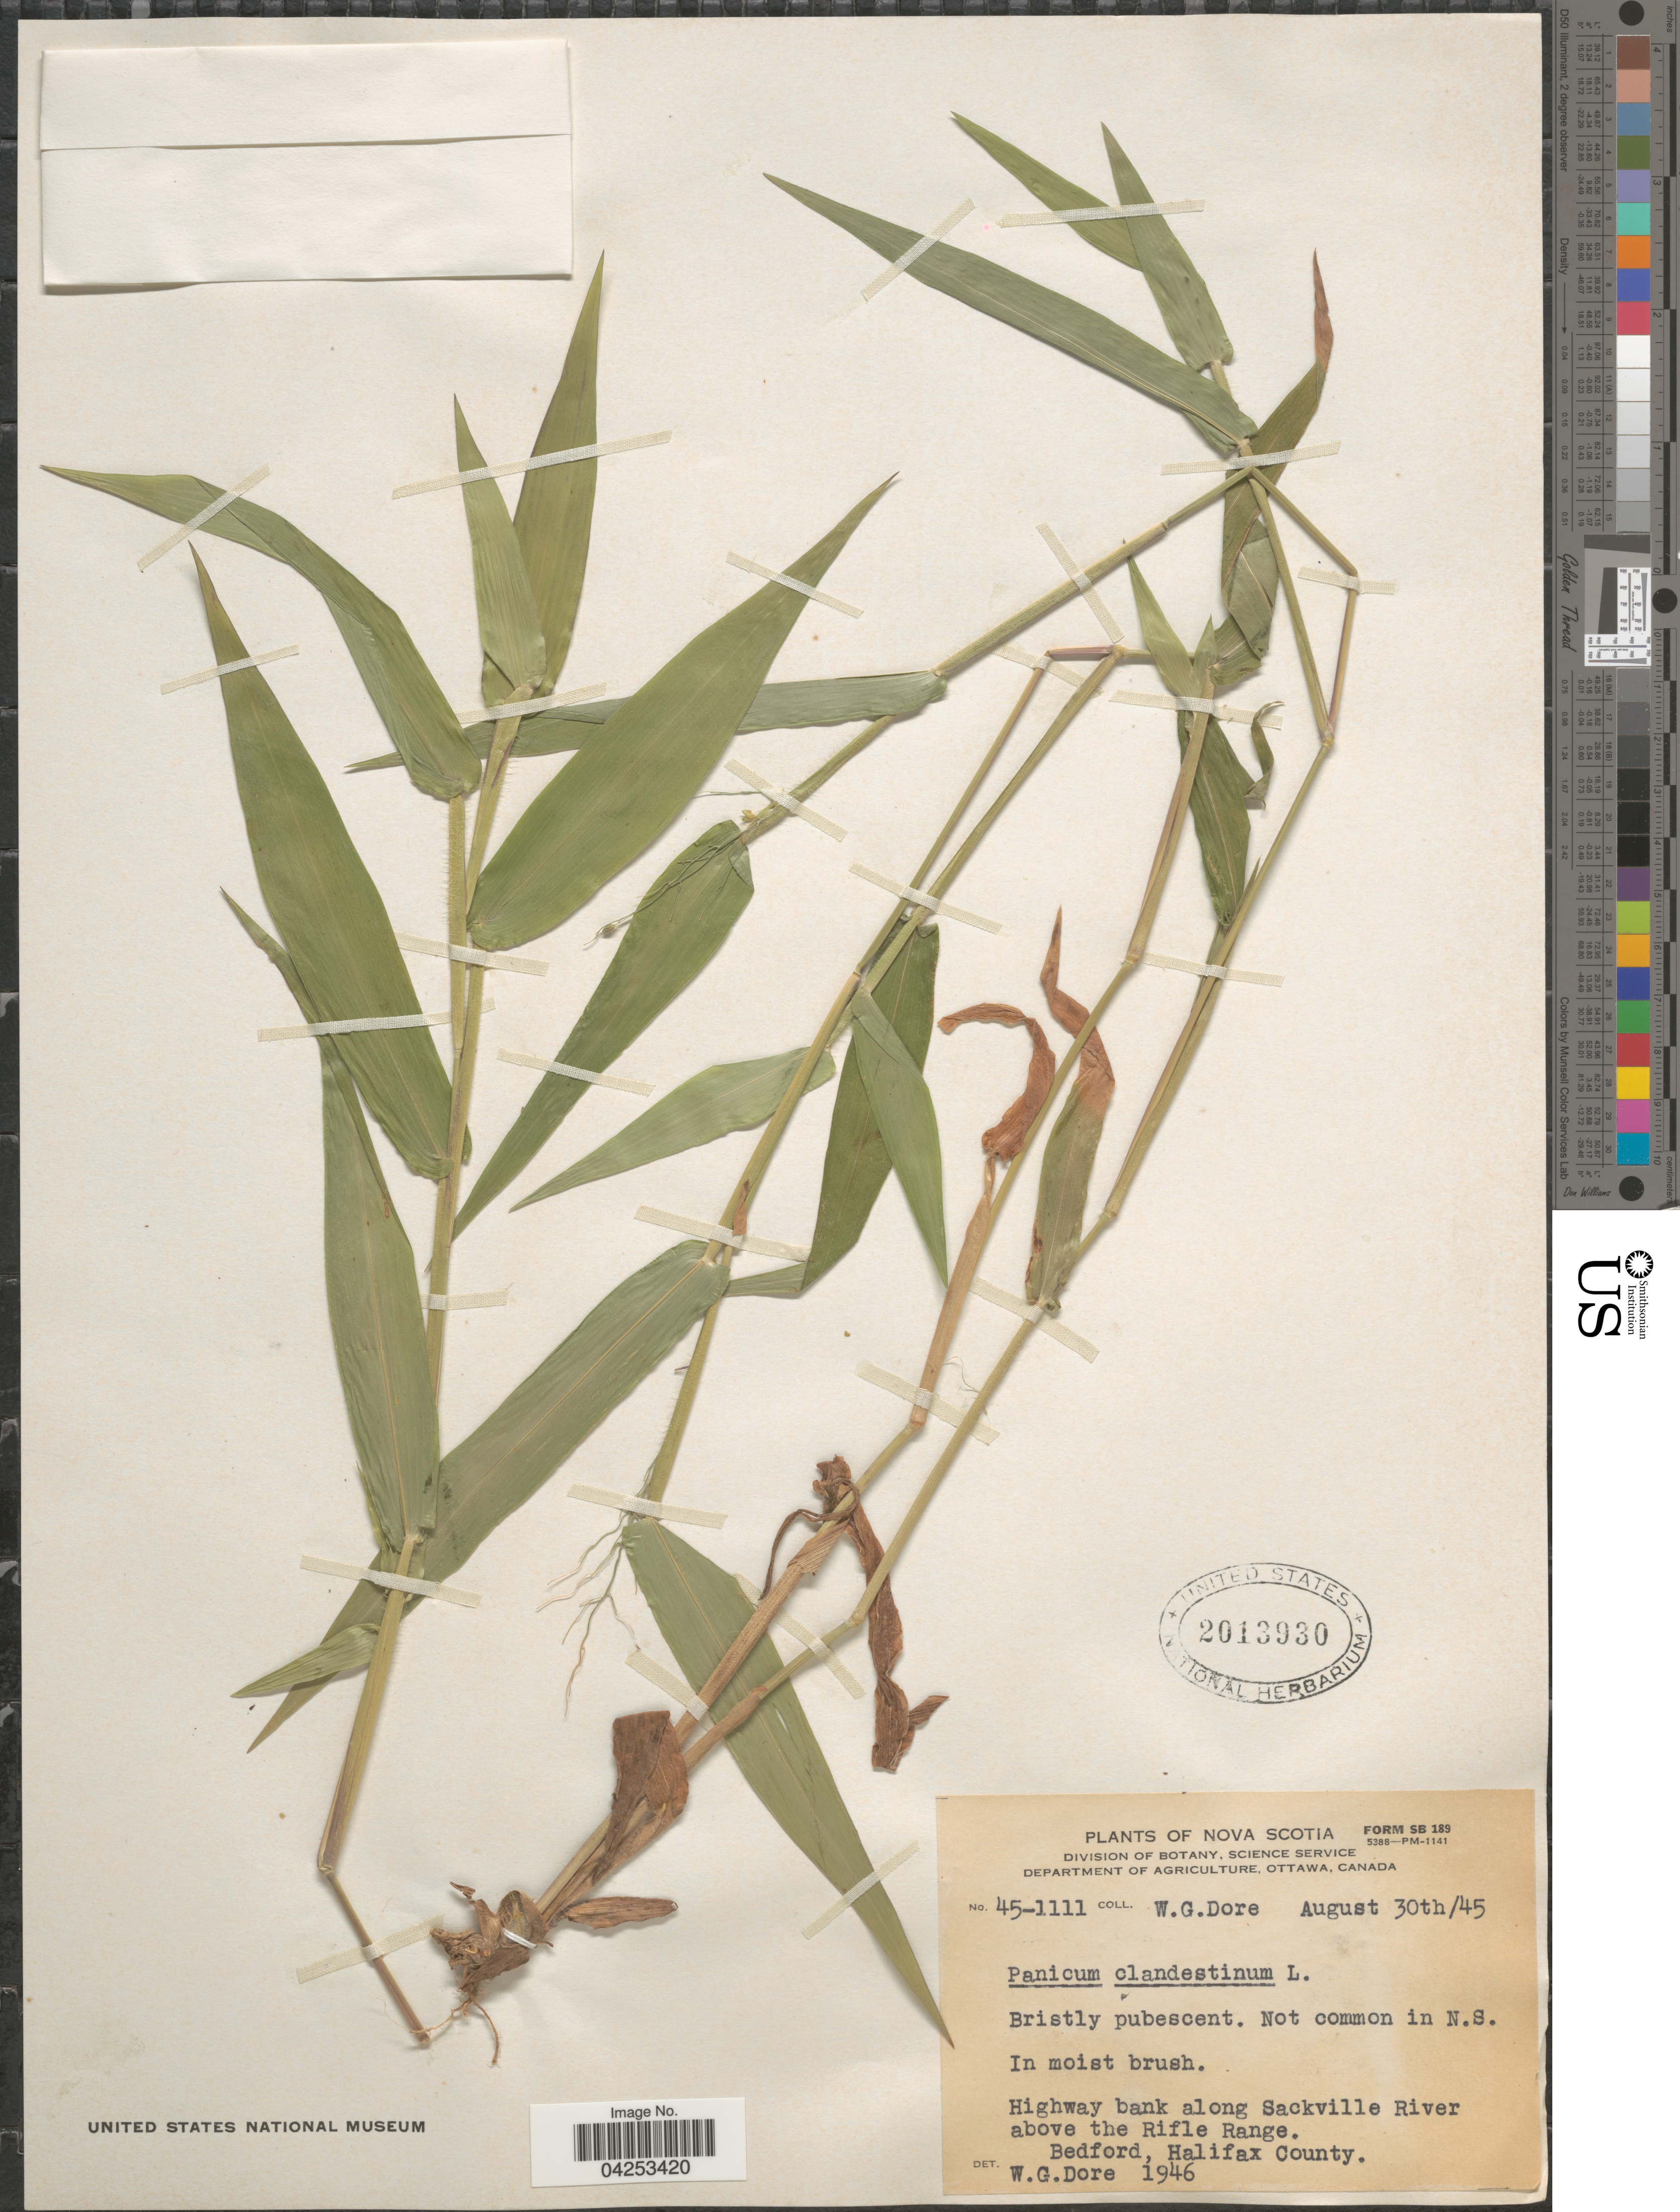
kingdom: Plantae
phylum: Tracheophyta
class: Liliopsida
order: Poales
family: Poaceae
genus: Dichanthelium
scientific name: Dichanthelium clandestinum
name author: (L.) Gould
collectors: W. Dore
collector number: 45-1111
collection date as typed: Transcribed d/m/y: 30/8/45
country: Canada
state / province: Nova Scotia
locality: Highway bank along Sackville River above the Rifle Range. Bedford, Halifax County.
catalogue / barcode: US 2013930